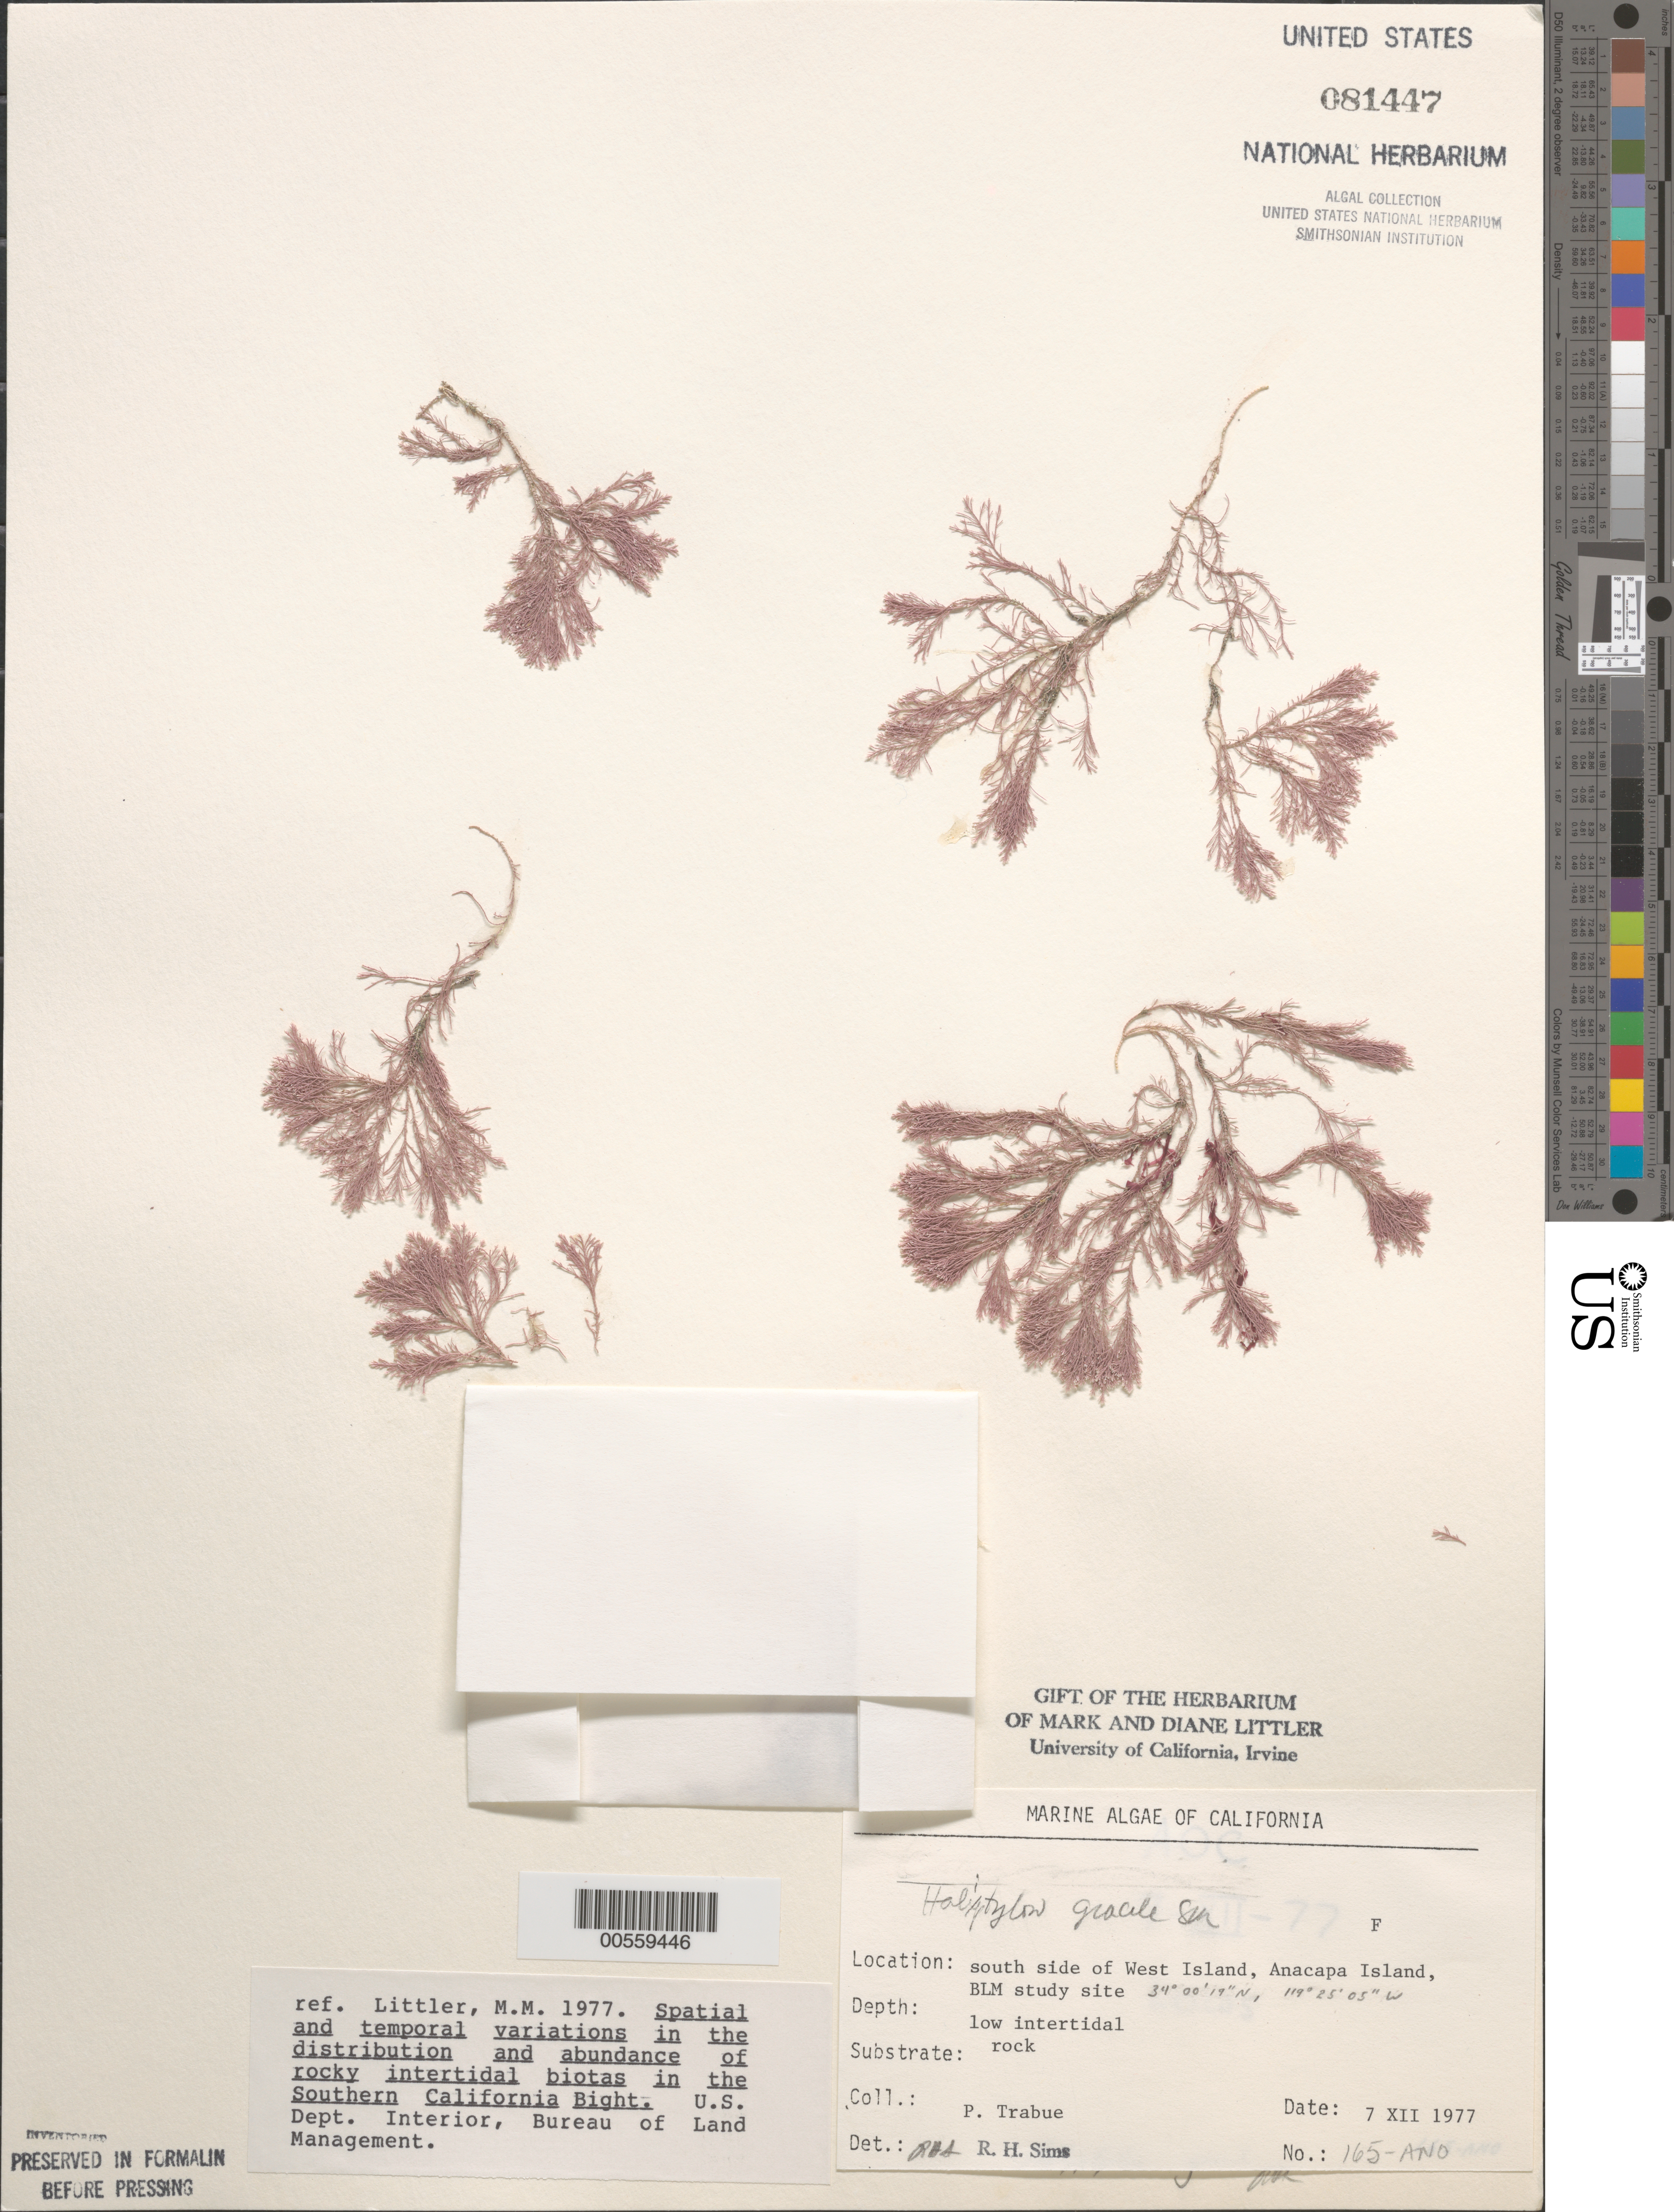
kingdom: Plantae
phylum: Rhodophyta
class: Florideophyceae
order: Corallinales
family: Corallinaceae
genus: Jania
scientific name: Jania rosea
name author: (Lam.) Decne.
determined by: Algae name updating Project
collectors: P. J. Trabue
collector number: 165-ANO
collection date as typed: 07 Dec 1977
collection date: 1977-12-07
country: United States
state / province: California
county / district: Ventura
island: Anacapa Island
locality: South side of west island, near Cat Rock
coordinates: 34 00'19"N, 119 25'05"W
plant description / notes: BLM-SOCALBIGHT Rocky Intertidal Survey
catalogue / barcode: US 81447